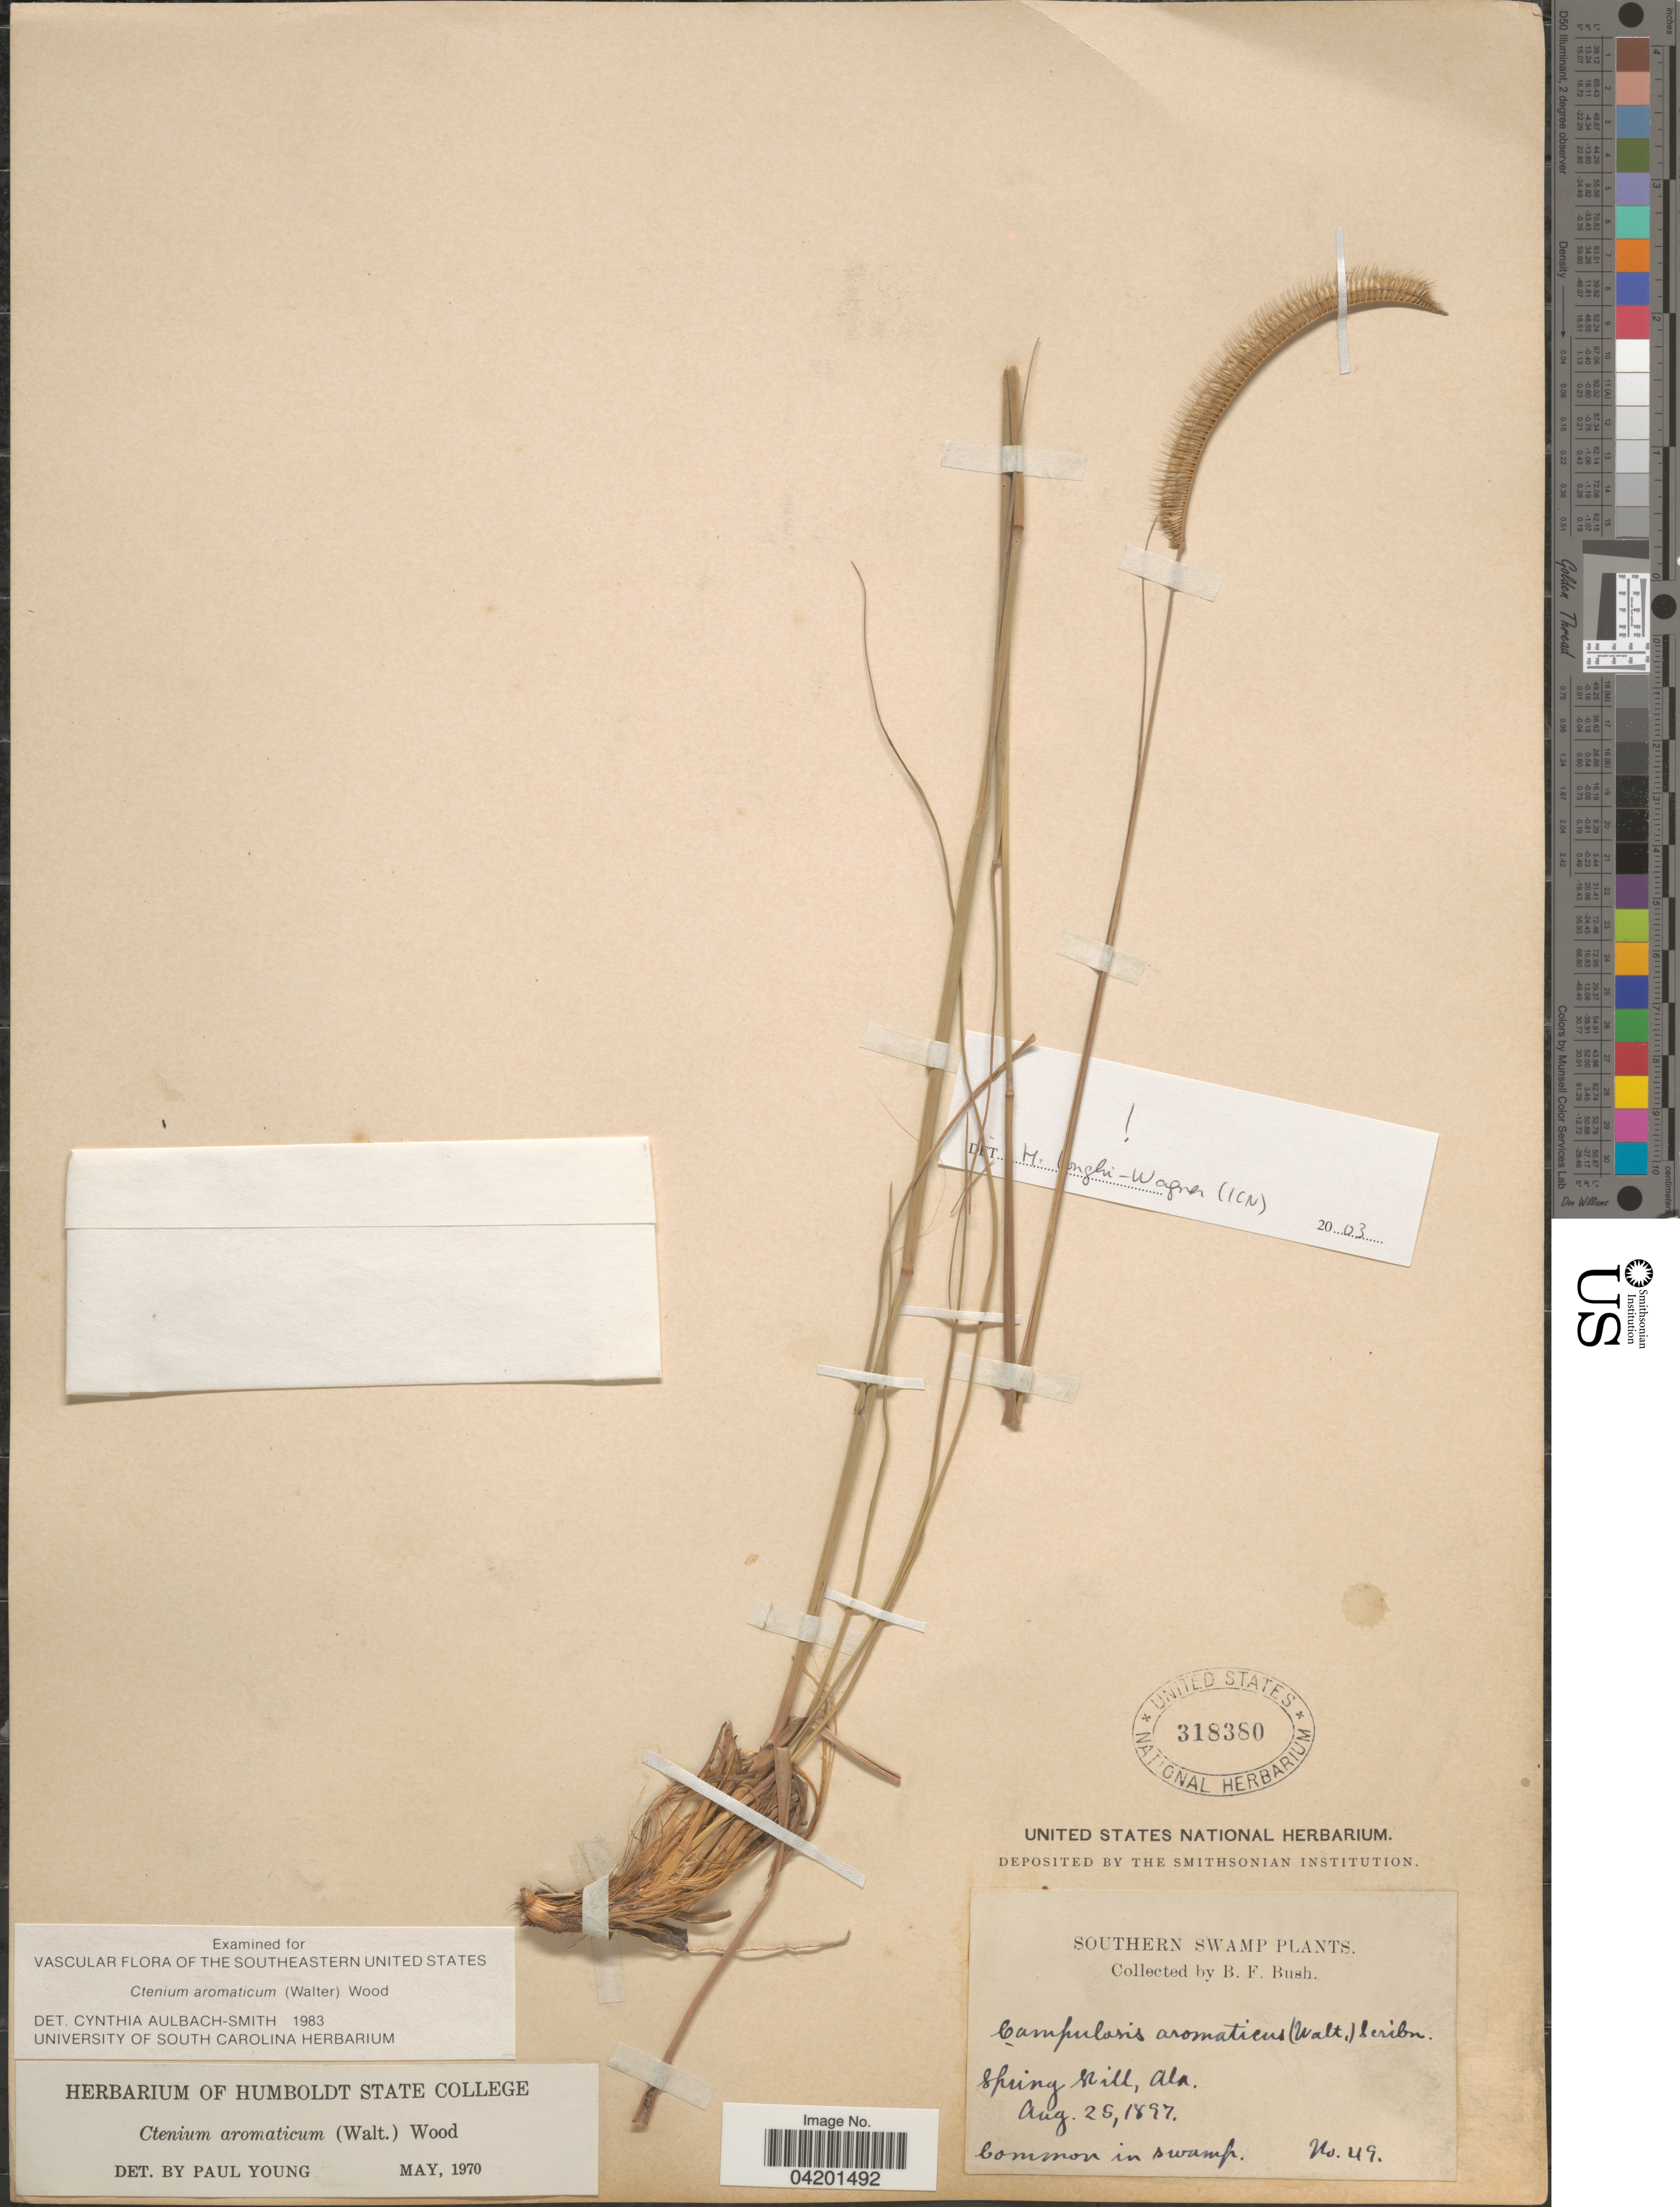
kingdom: Plantae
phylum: Tracheophyta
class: Liliopsida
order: Poales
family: Poaceae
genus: Ctenium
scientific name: Ctenium floridanum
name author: (Hitchc.) Hitchc.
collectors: B. F. Bush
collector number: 49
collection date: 1897-08-25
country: United States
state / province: Alabama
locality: Southern Swamp. Spring Hill.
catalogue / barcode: US 318380